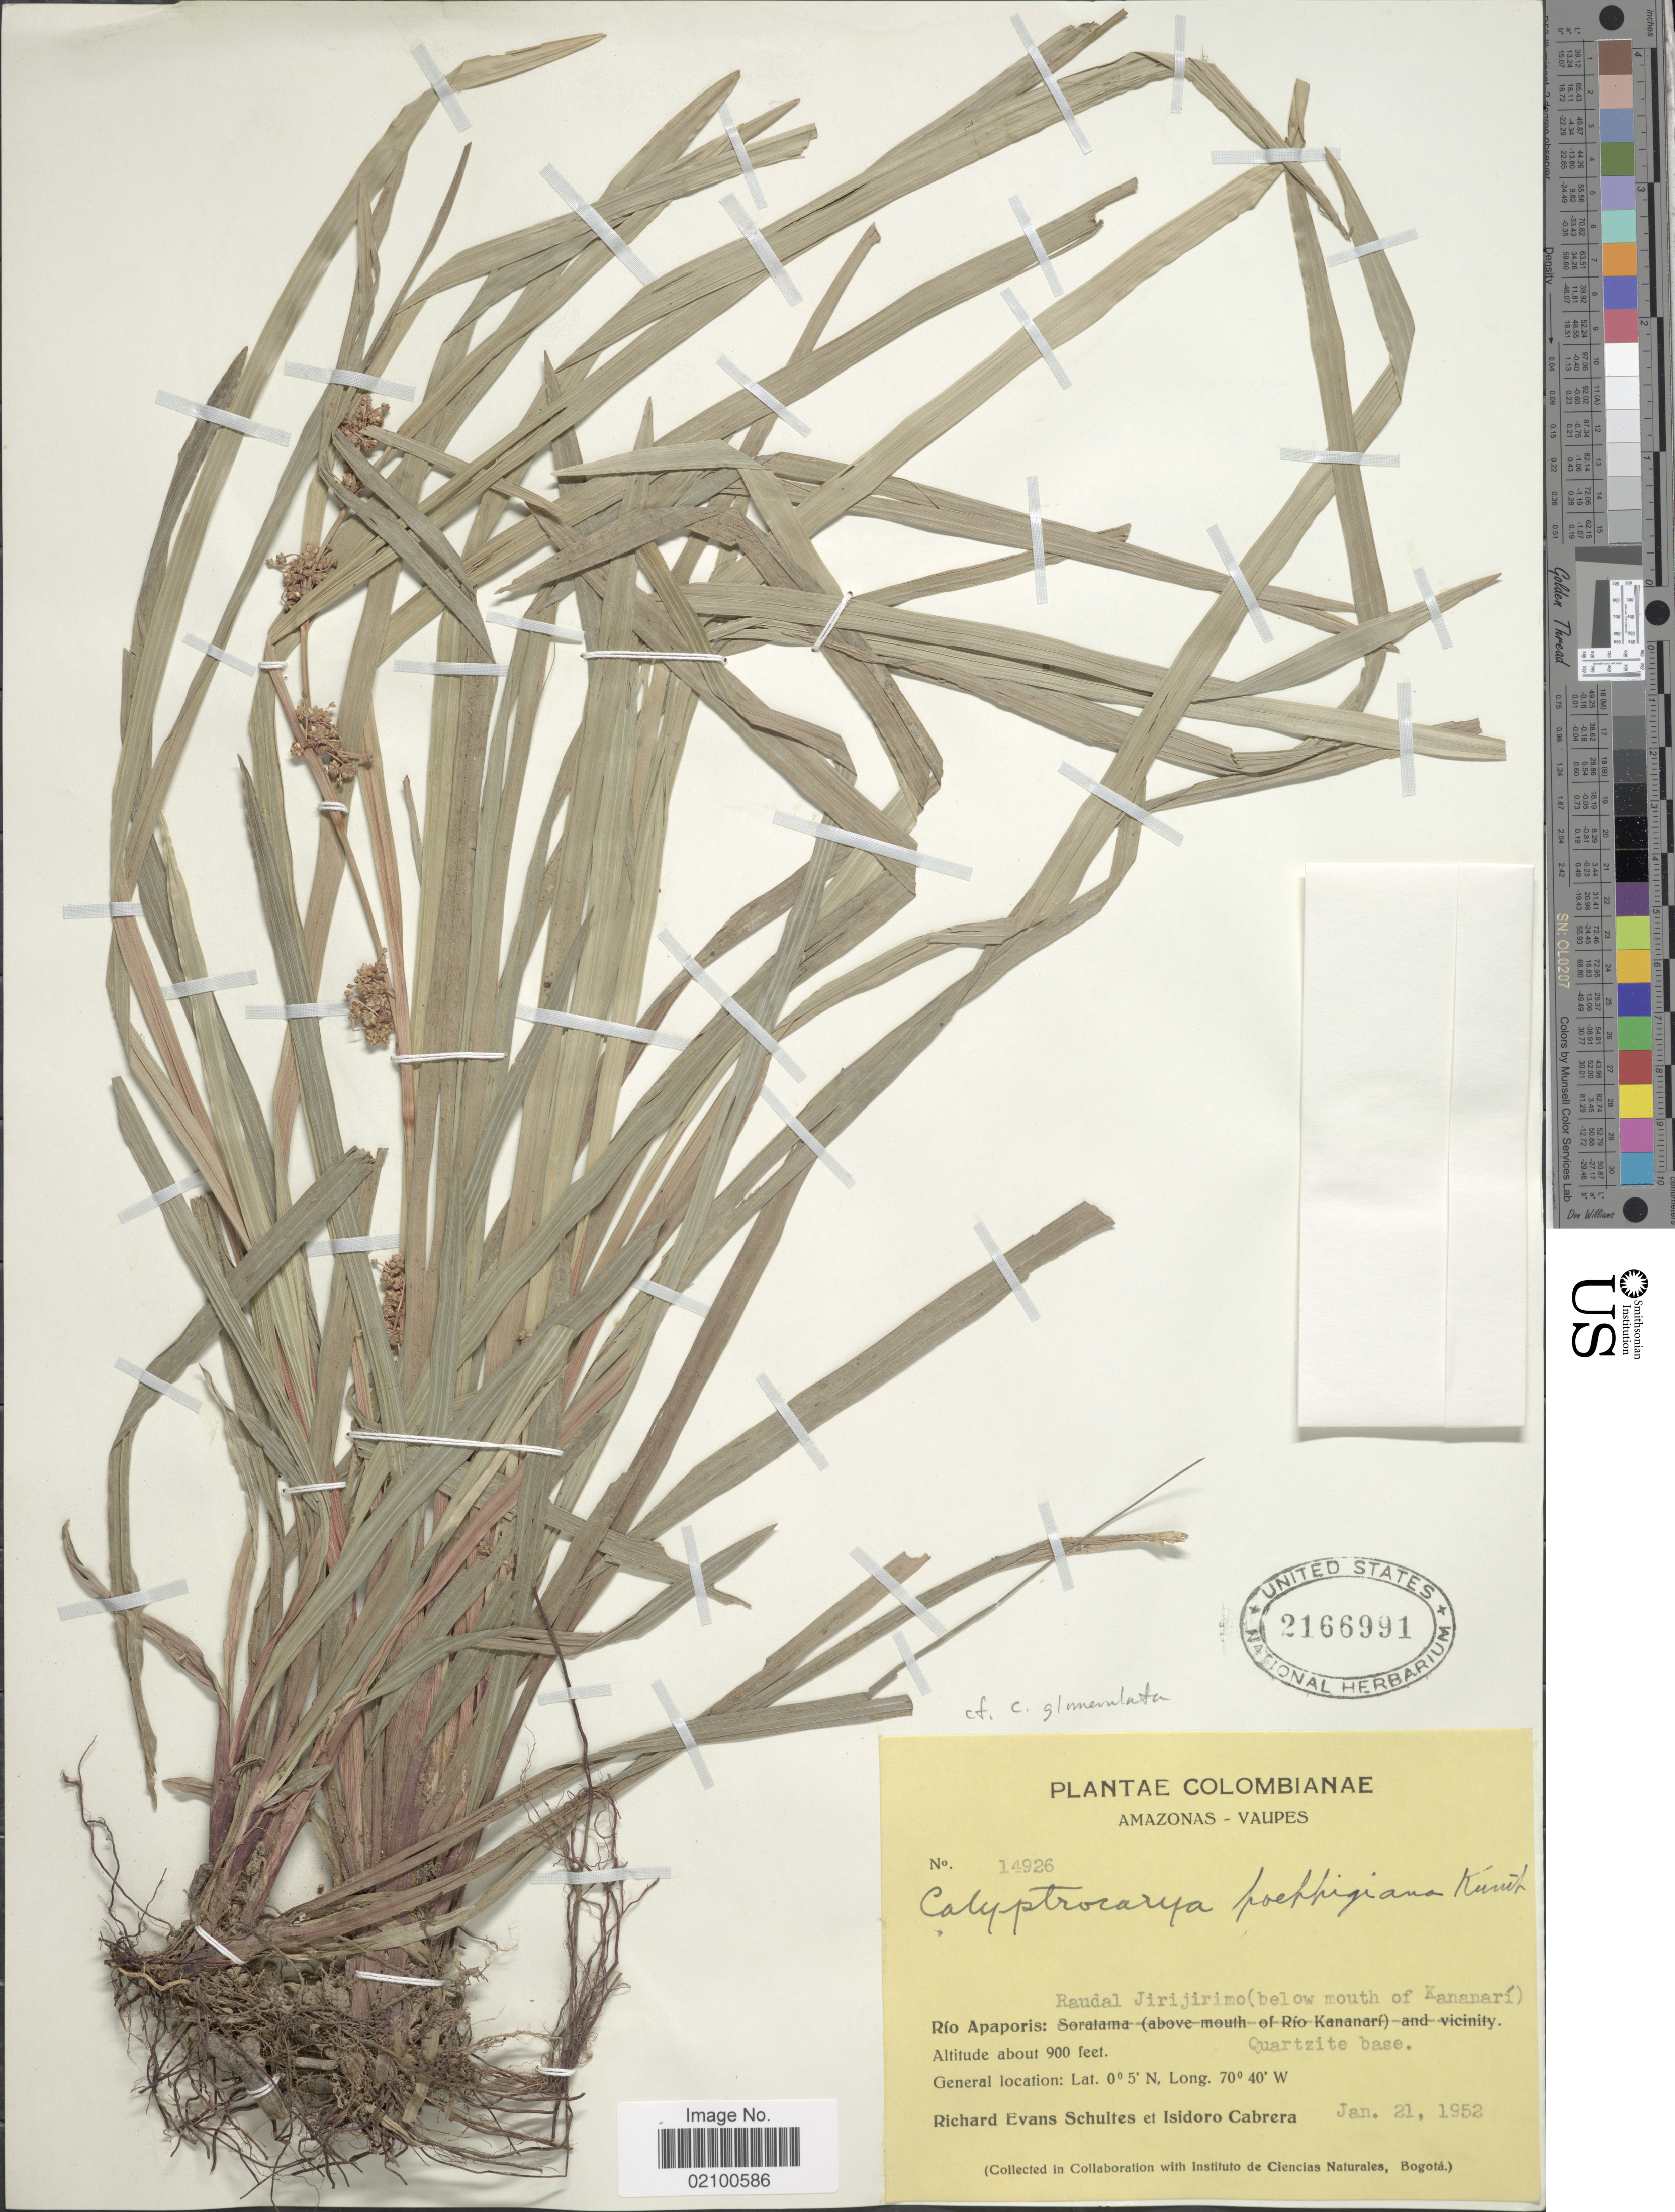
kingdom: Plantae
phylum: Tracheophyta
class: Liliopsida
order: Poales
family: Cyperaceae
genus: Calyptrocarya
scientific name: Calyptrocarya glomerulata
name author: (Brongn.) Urb.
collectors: R. E. Schultes & I. Cabrera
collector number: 14926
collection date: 1952-01-21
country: Colombia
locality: Amazonas-Vaupes, Raudal Jirijirimo (below mouth of Kananari), Rio Apaporis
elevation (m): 274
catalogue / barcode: US 2166991